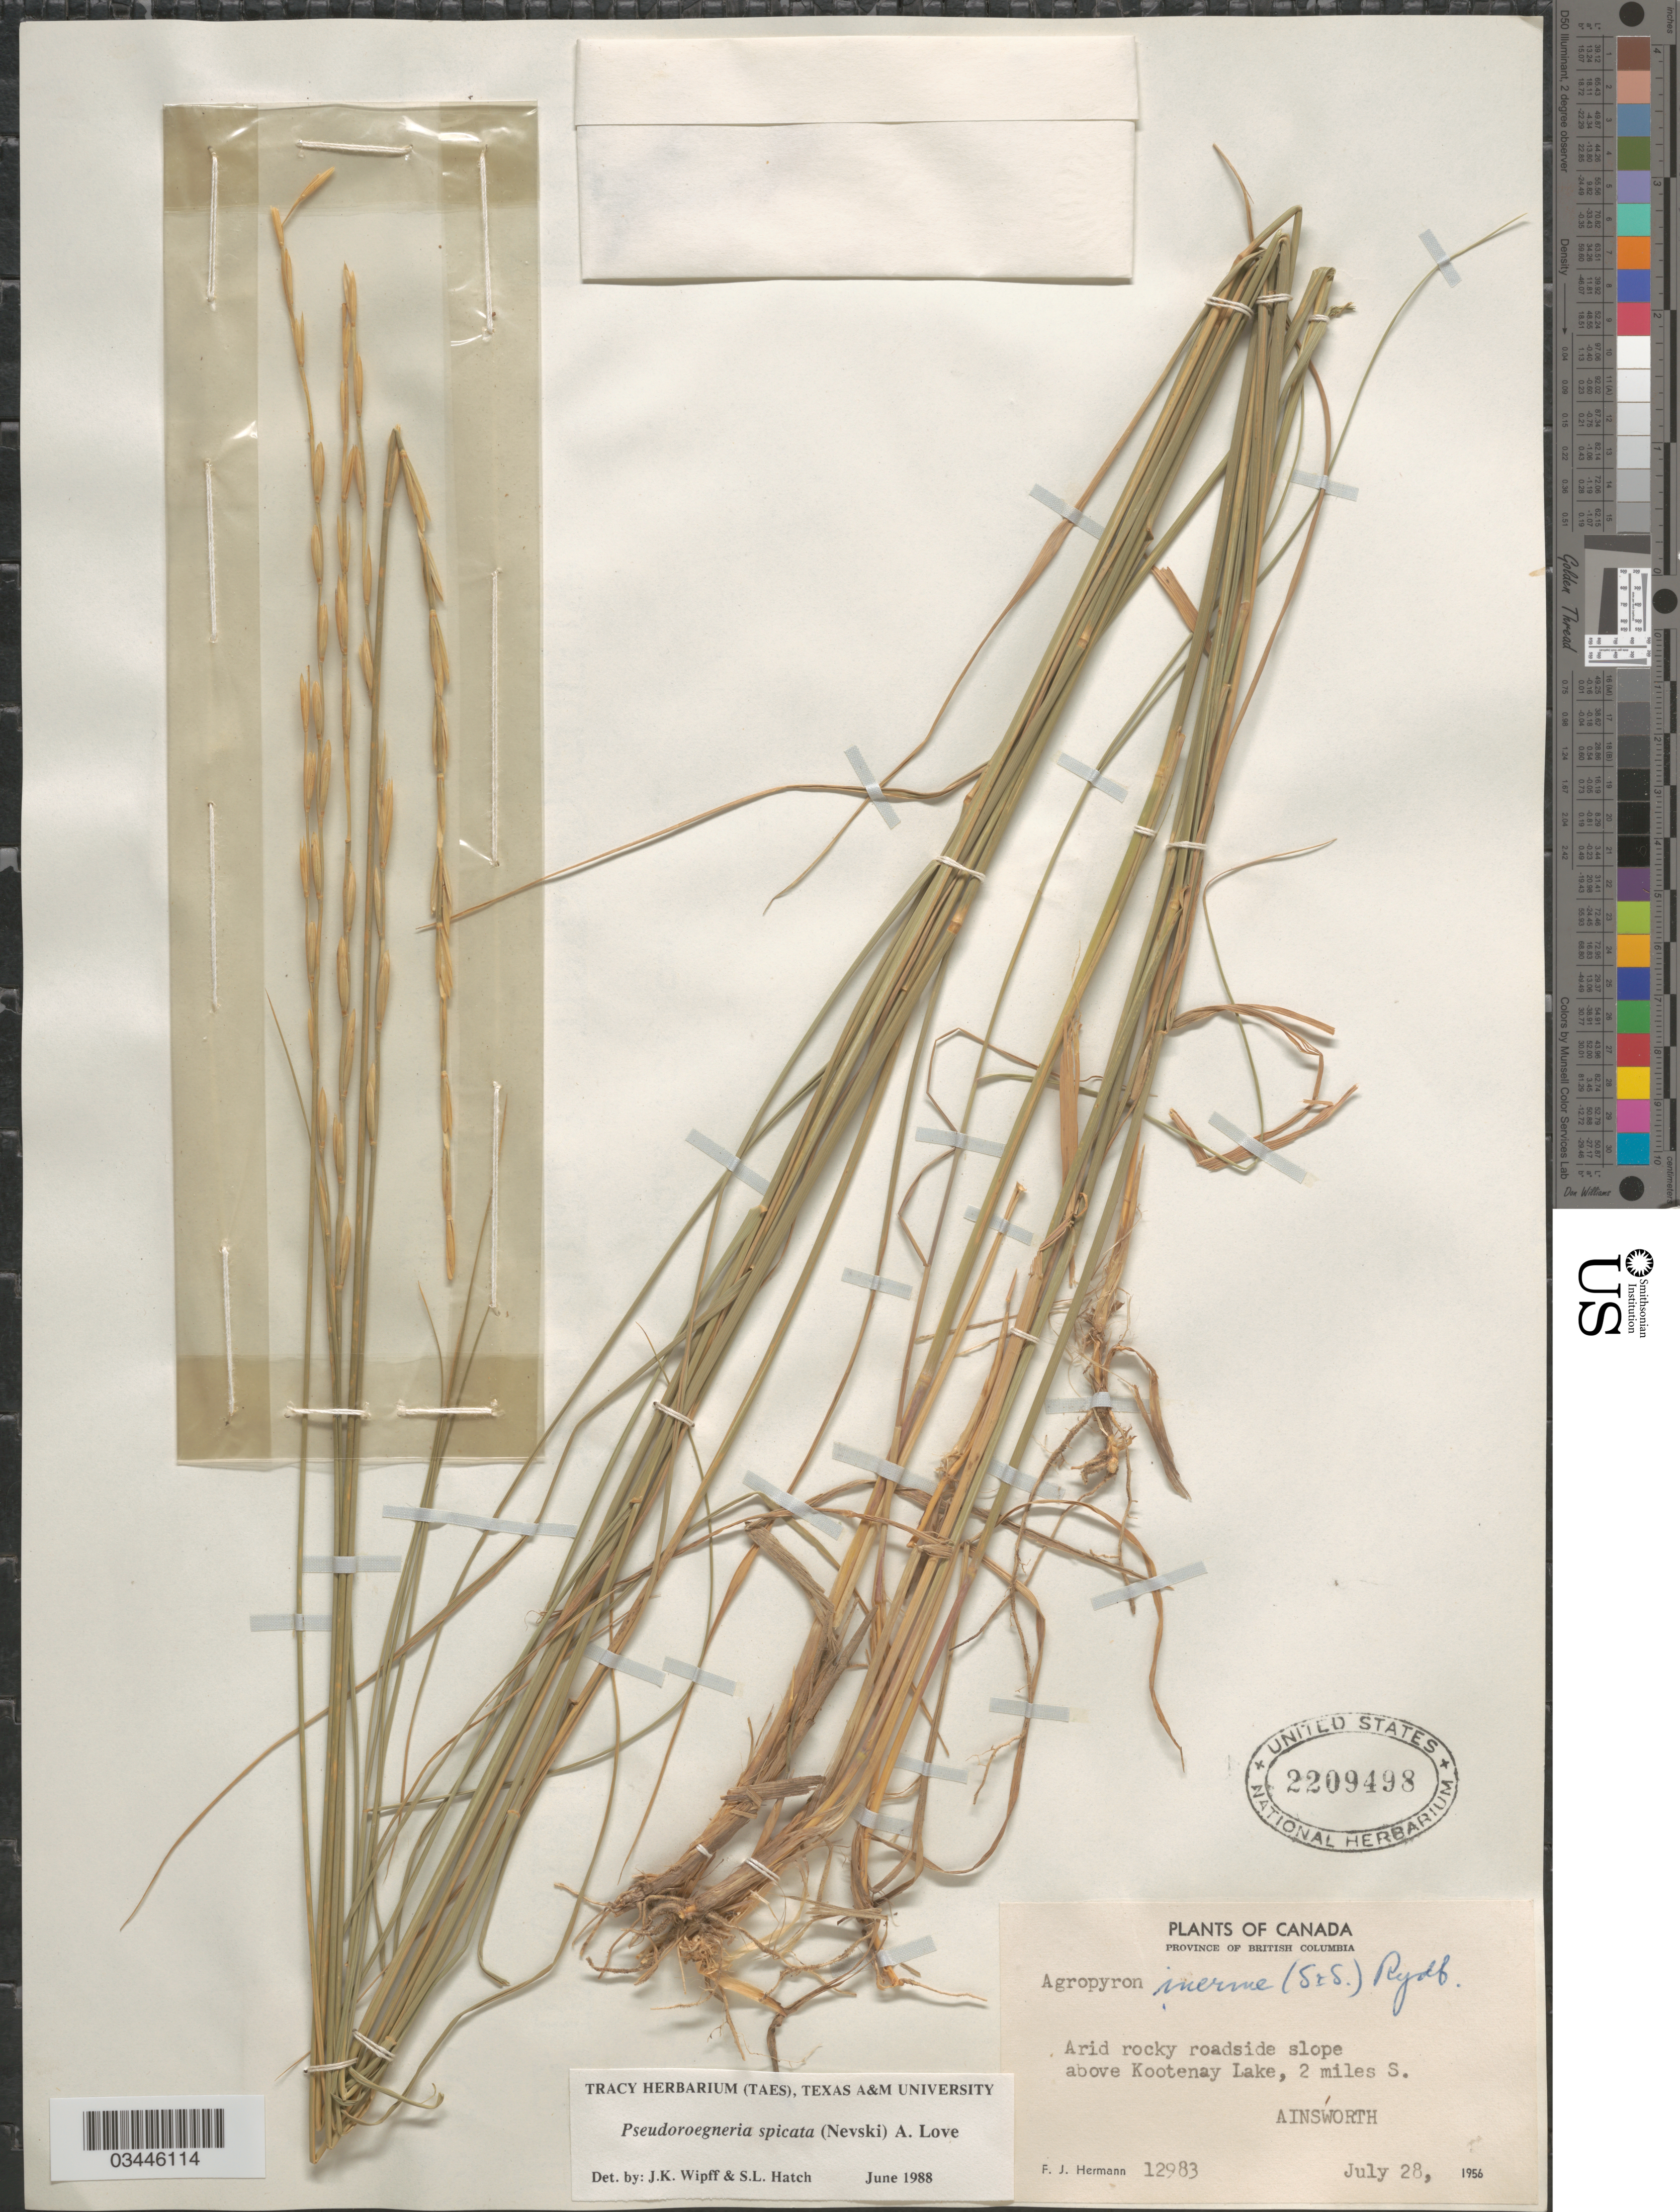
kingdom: Plantae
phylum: Tracheophyta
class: Liliopsida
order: Poales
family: Poaceae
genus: Pseudoroegneria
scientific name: Pseudoroegneria spicata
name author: (Pursh) Á. Löve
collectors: F. J. Hermann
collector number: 12983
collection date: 1956-07-28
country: Canada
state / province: British Columbia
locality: Arid rocky roadside slope above Kootenay Lake, 2 miles S. Ainsworth.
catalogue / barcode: US 2209498